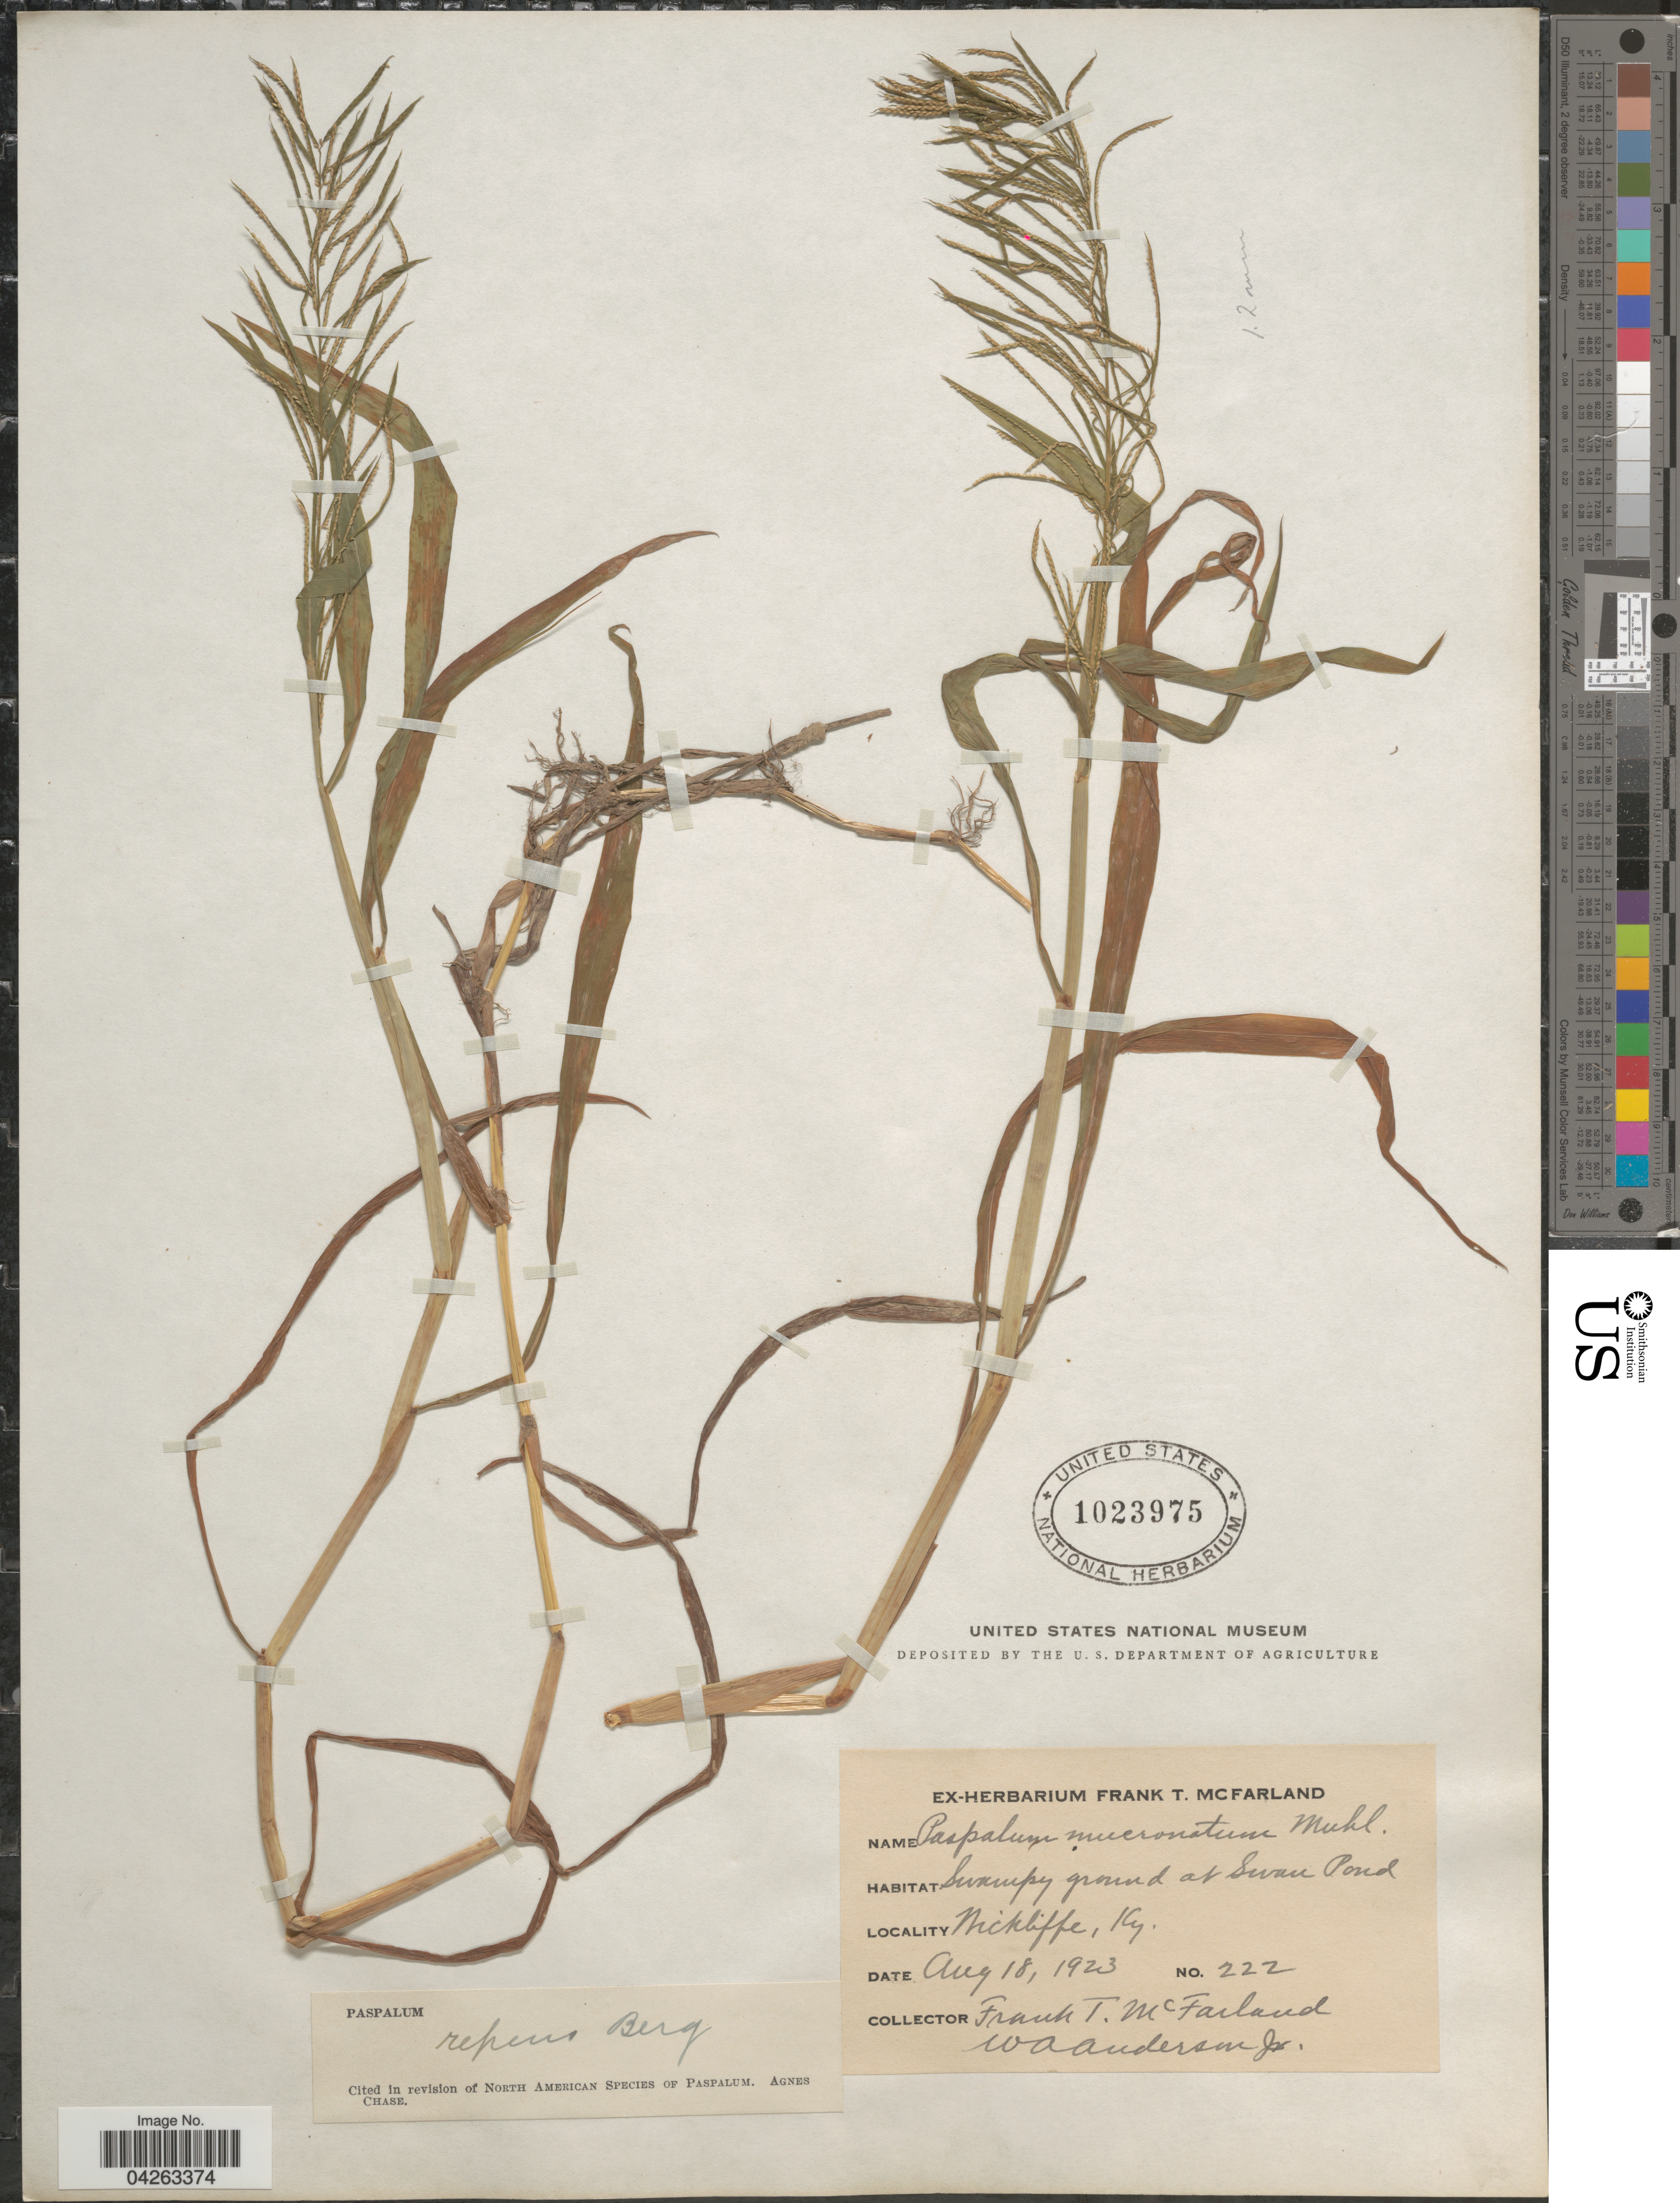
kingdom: Plantae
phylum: Tracheophyta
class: Liliopsida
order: Poales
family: Poaceae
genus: Paspalum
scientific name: Paspalum repens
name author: P.J. Bergius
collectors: F. McFarland & W. A. Anderson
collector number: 222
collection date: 1923-08-18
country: United States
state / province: Kentucky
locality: Wickliffe.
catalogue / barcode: US 1023975